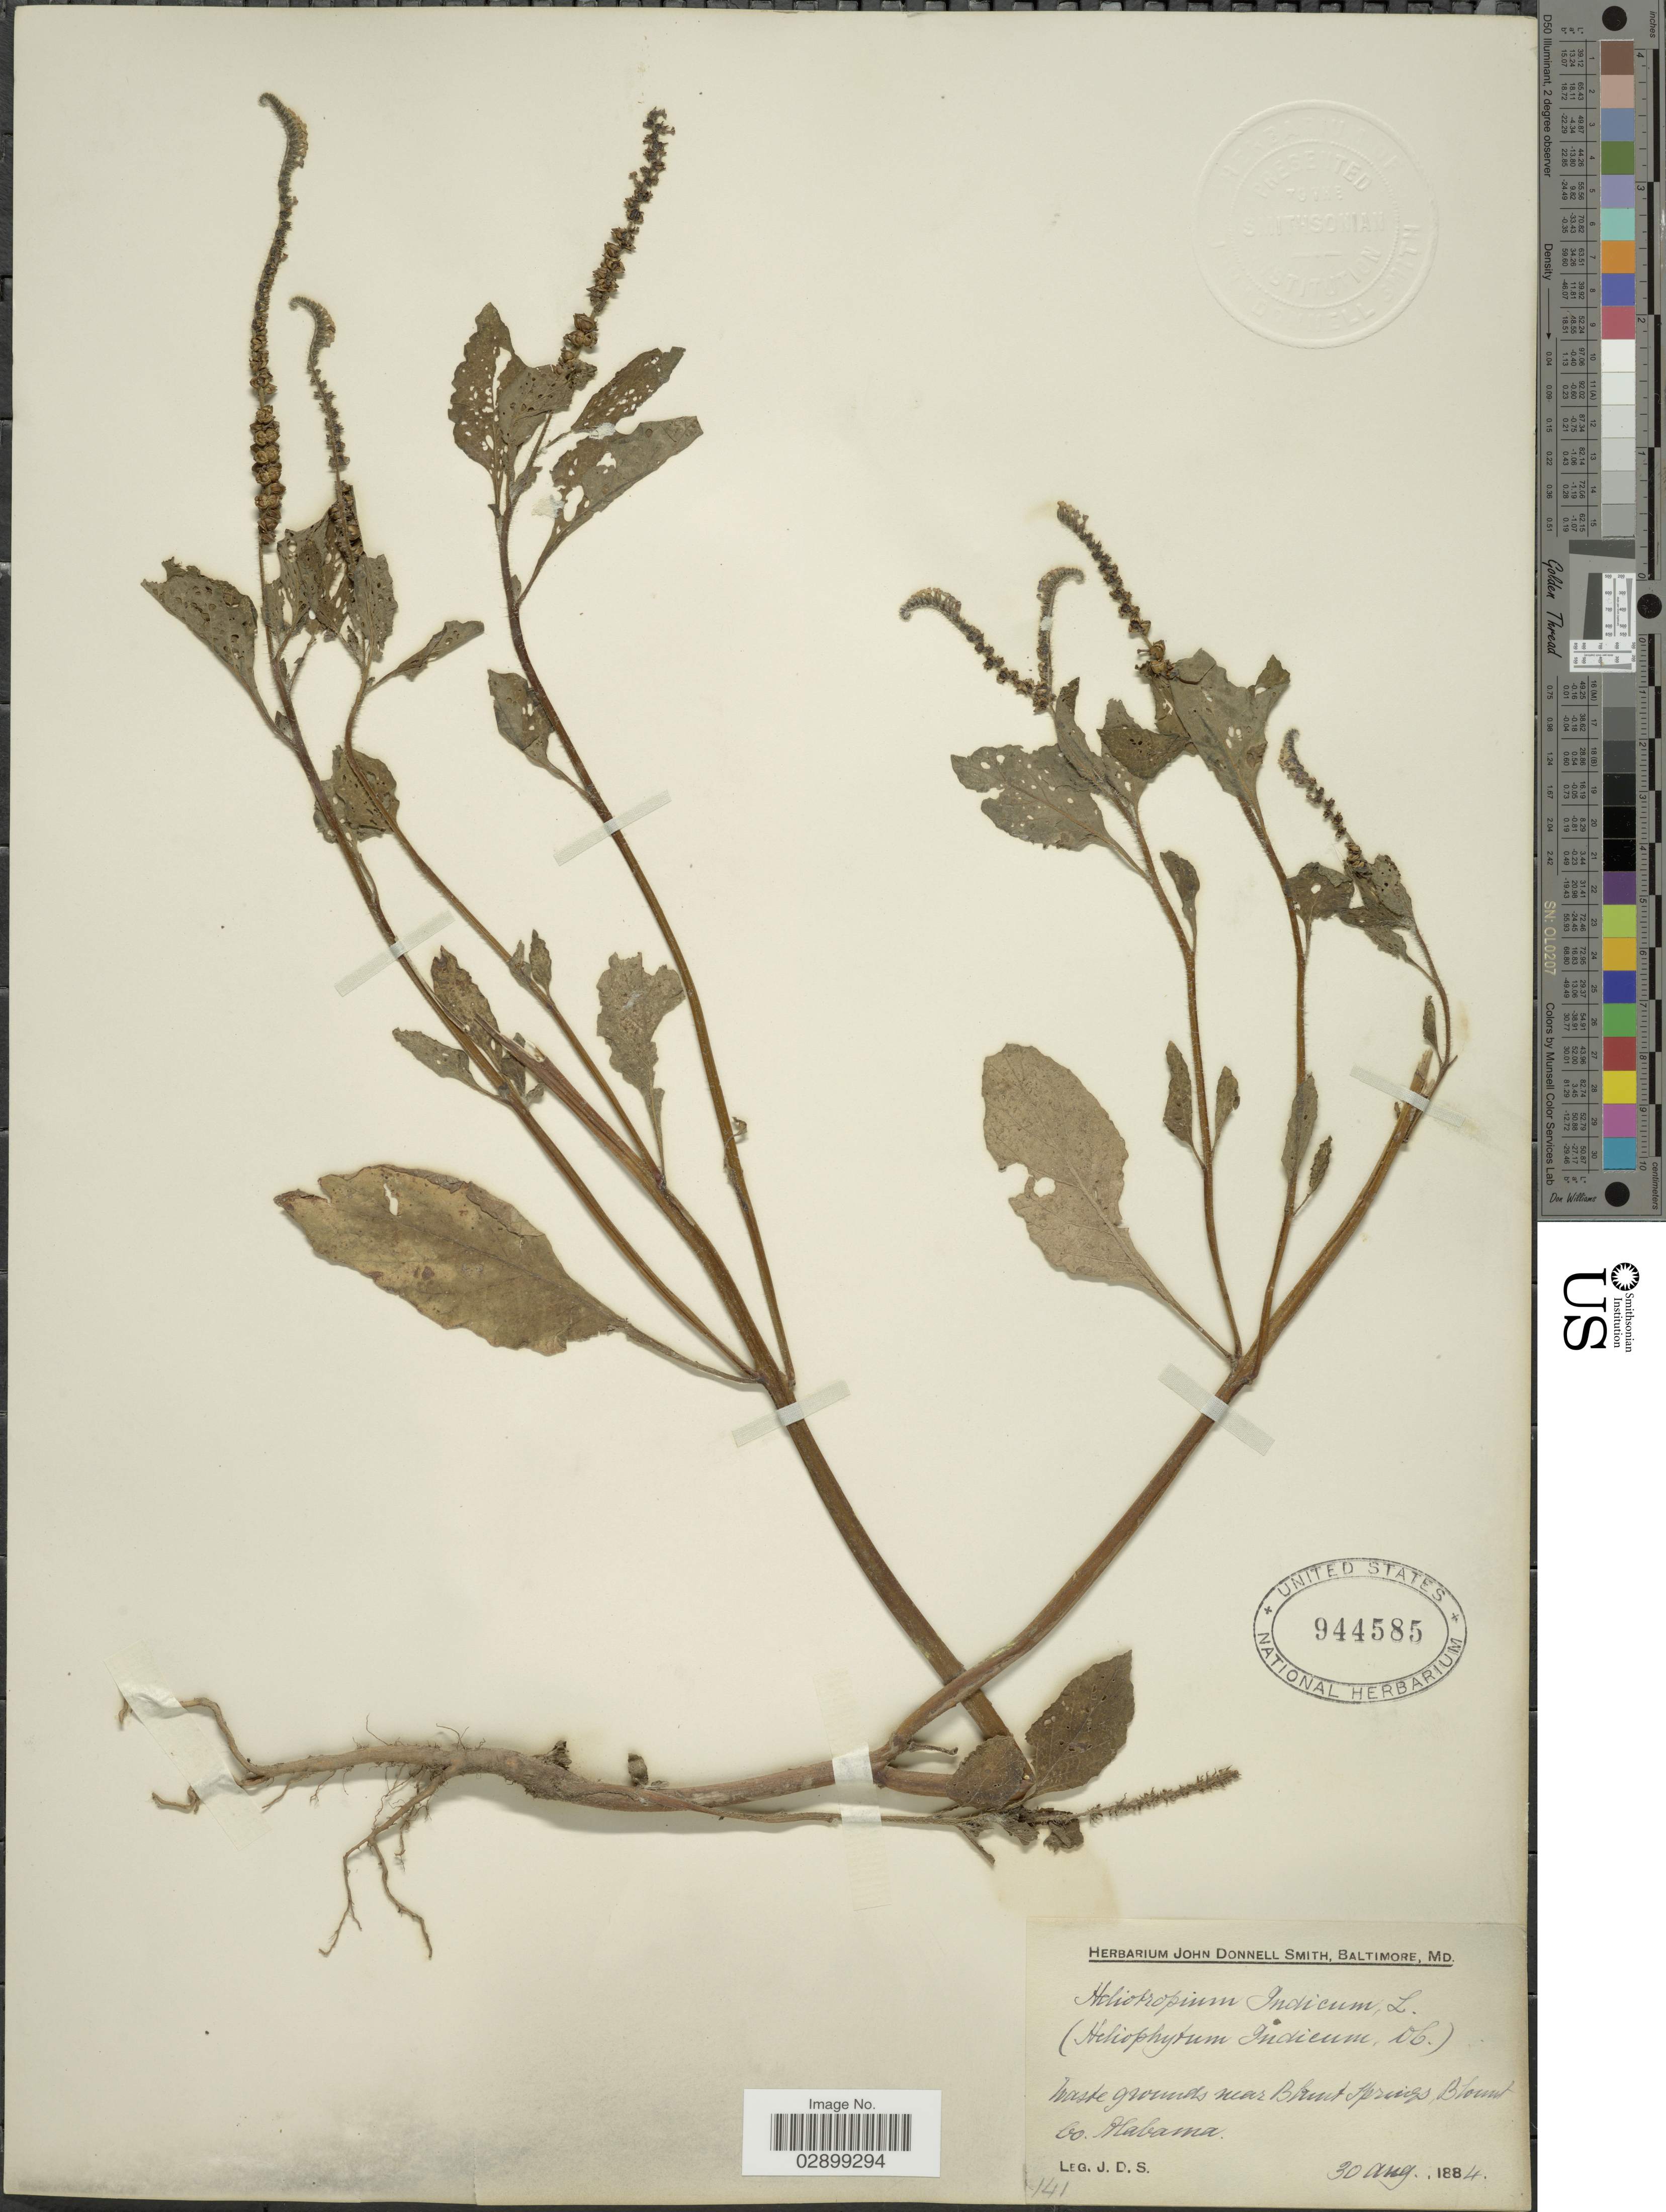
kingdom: Plantae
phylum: Tracheophyta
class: Magnoliopsida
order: Boraginales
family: Heliotropiaceae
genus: Heliotropium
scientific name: Heliotropium indicum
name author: L.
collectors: J. Donnell Smith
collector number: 141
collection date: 1884-08-30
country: United States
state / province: Alabama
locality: Waste grounds near Blount Springs Blount Co.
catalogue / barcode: US 944585